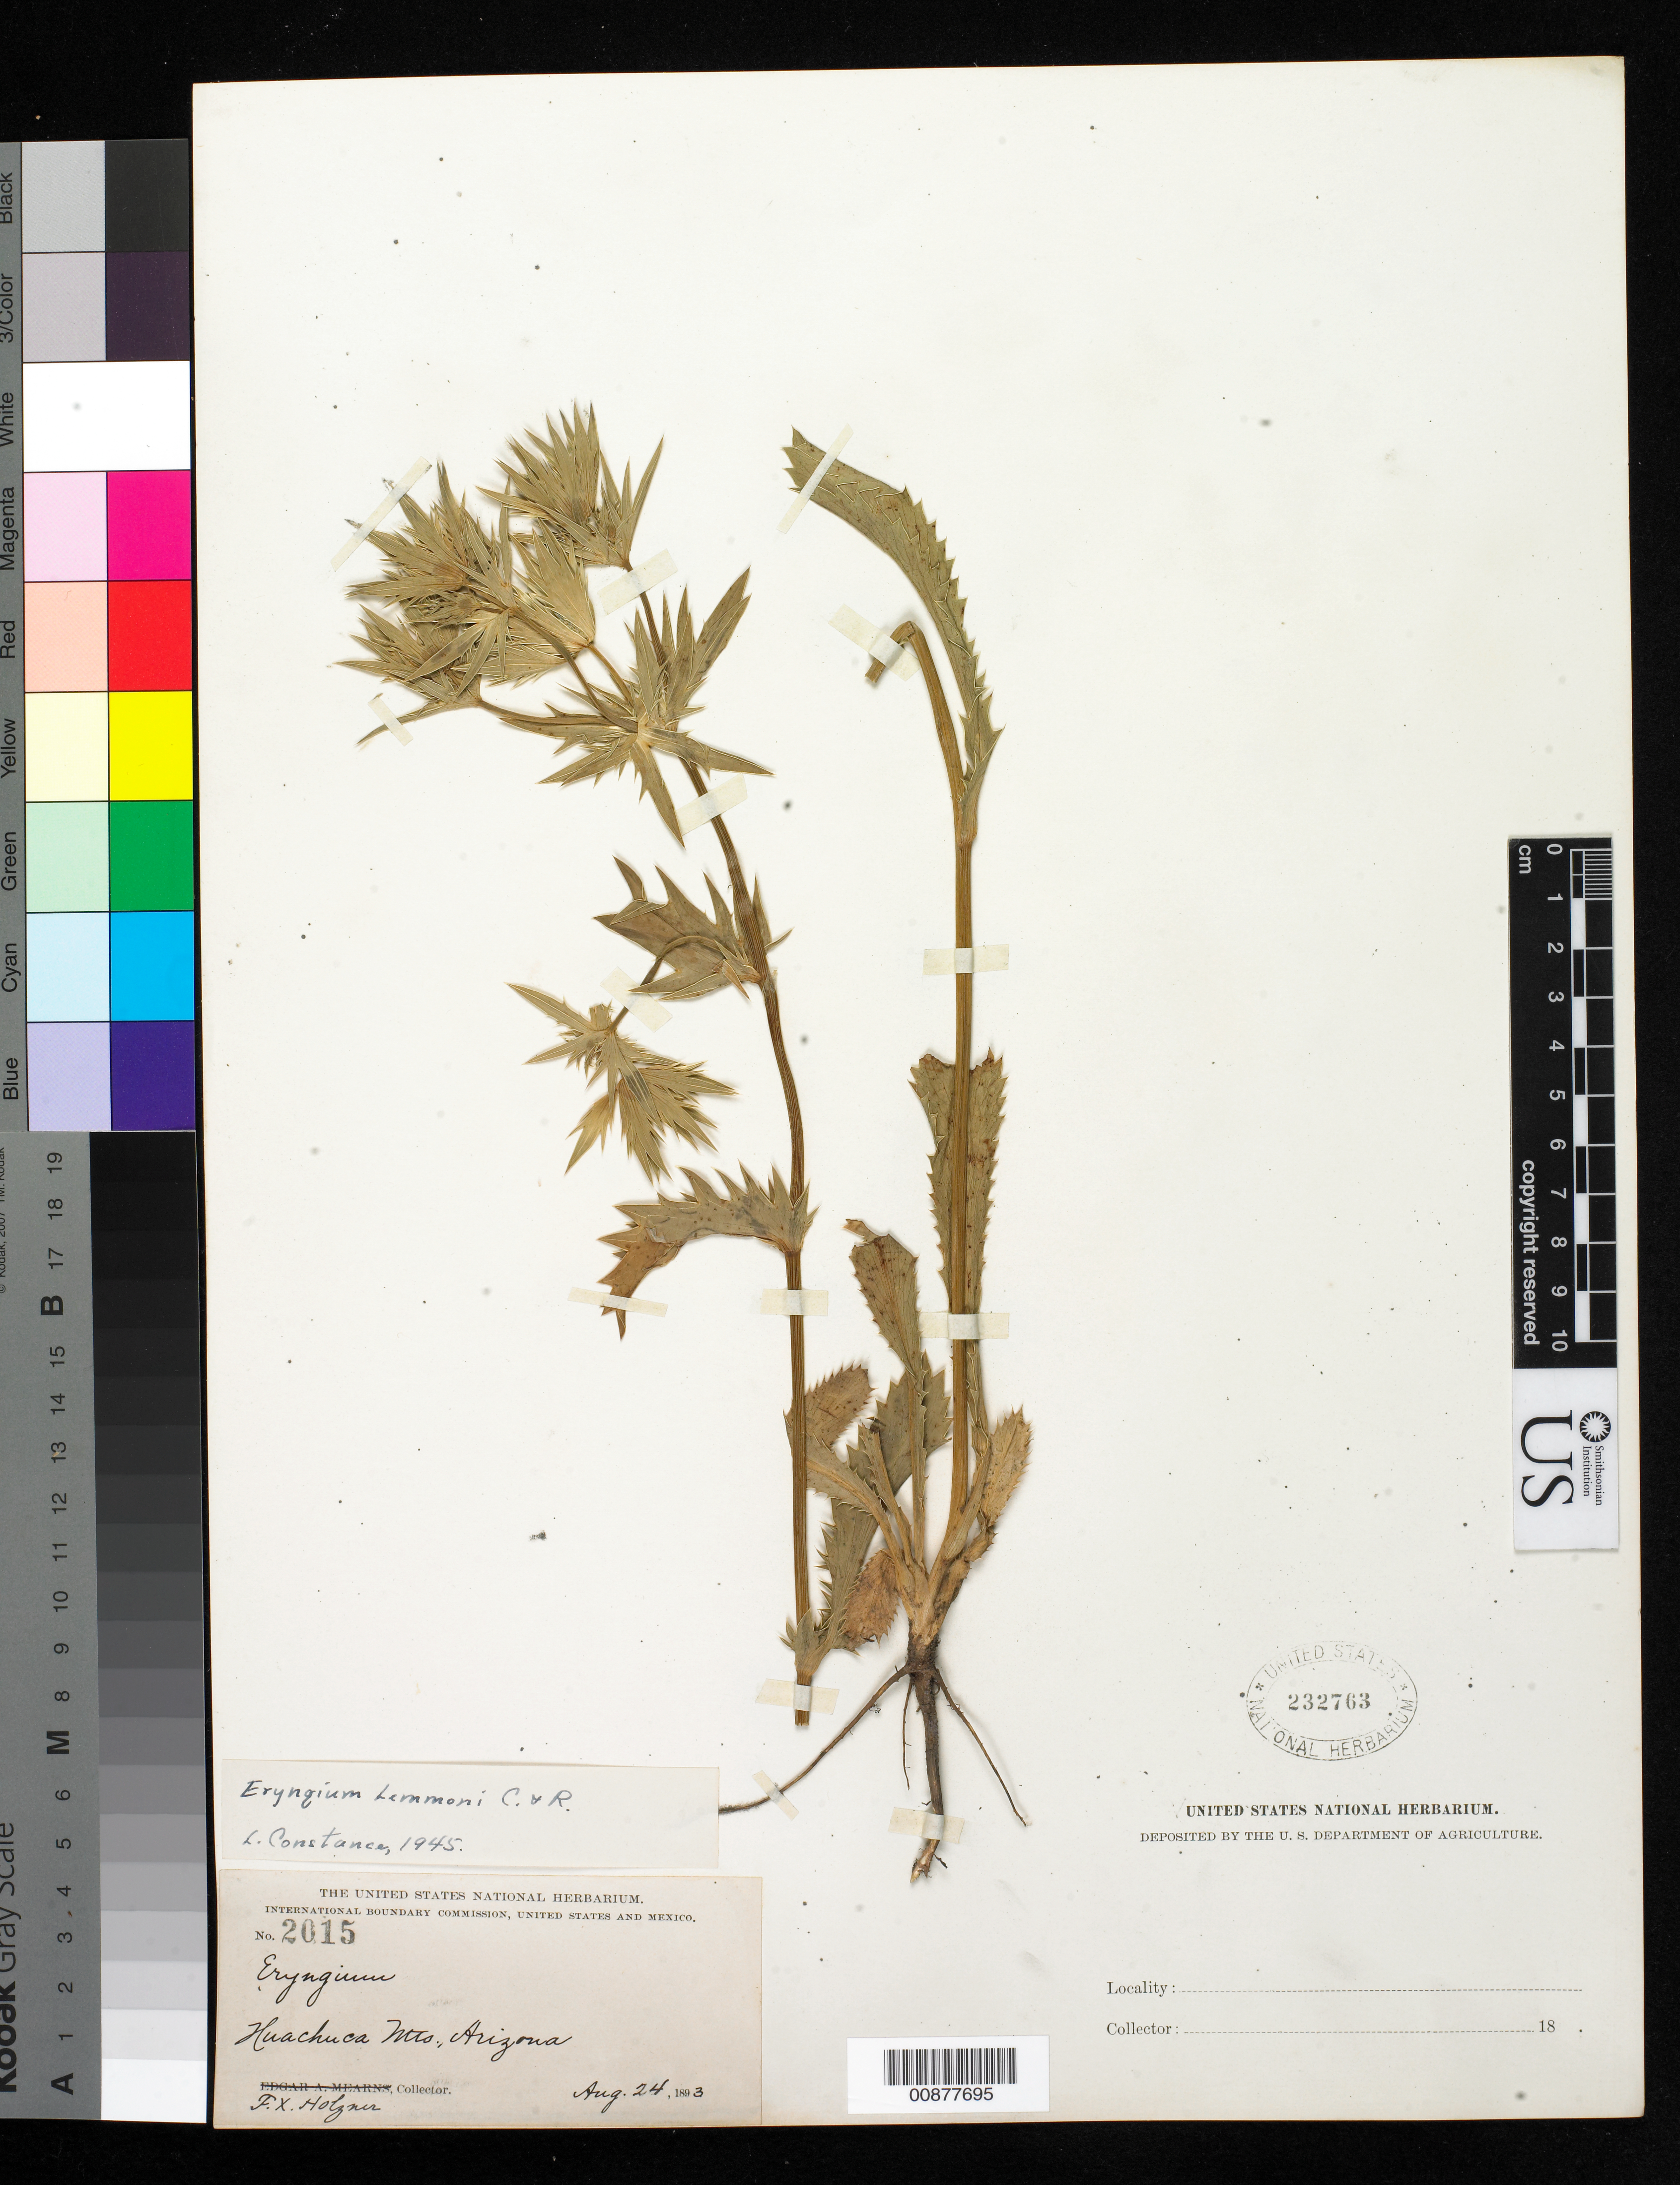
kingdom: Plantae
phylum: Tracheophyta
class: Magnoliopsida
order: Apiales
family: Apiaceae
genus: Eryngium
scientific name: Eryngium lemmonii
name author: J.M. Coult. & Rose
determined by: Constance, L., (UC), University of California Berkeley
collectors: F. X. Holzner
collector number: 2015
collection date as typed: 24 Aug 1893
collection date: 1893-08-24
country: United States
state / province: Arizona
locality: Huachuca Mts.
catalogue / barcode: US 232763